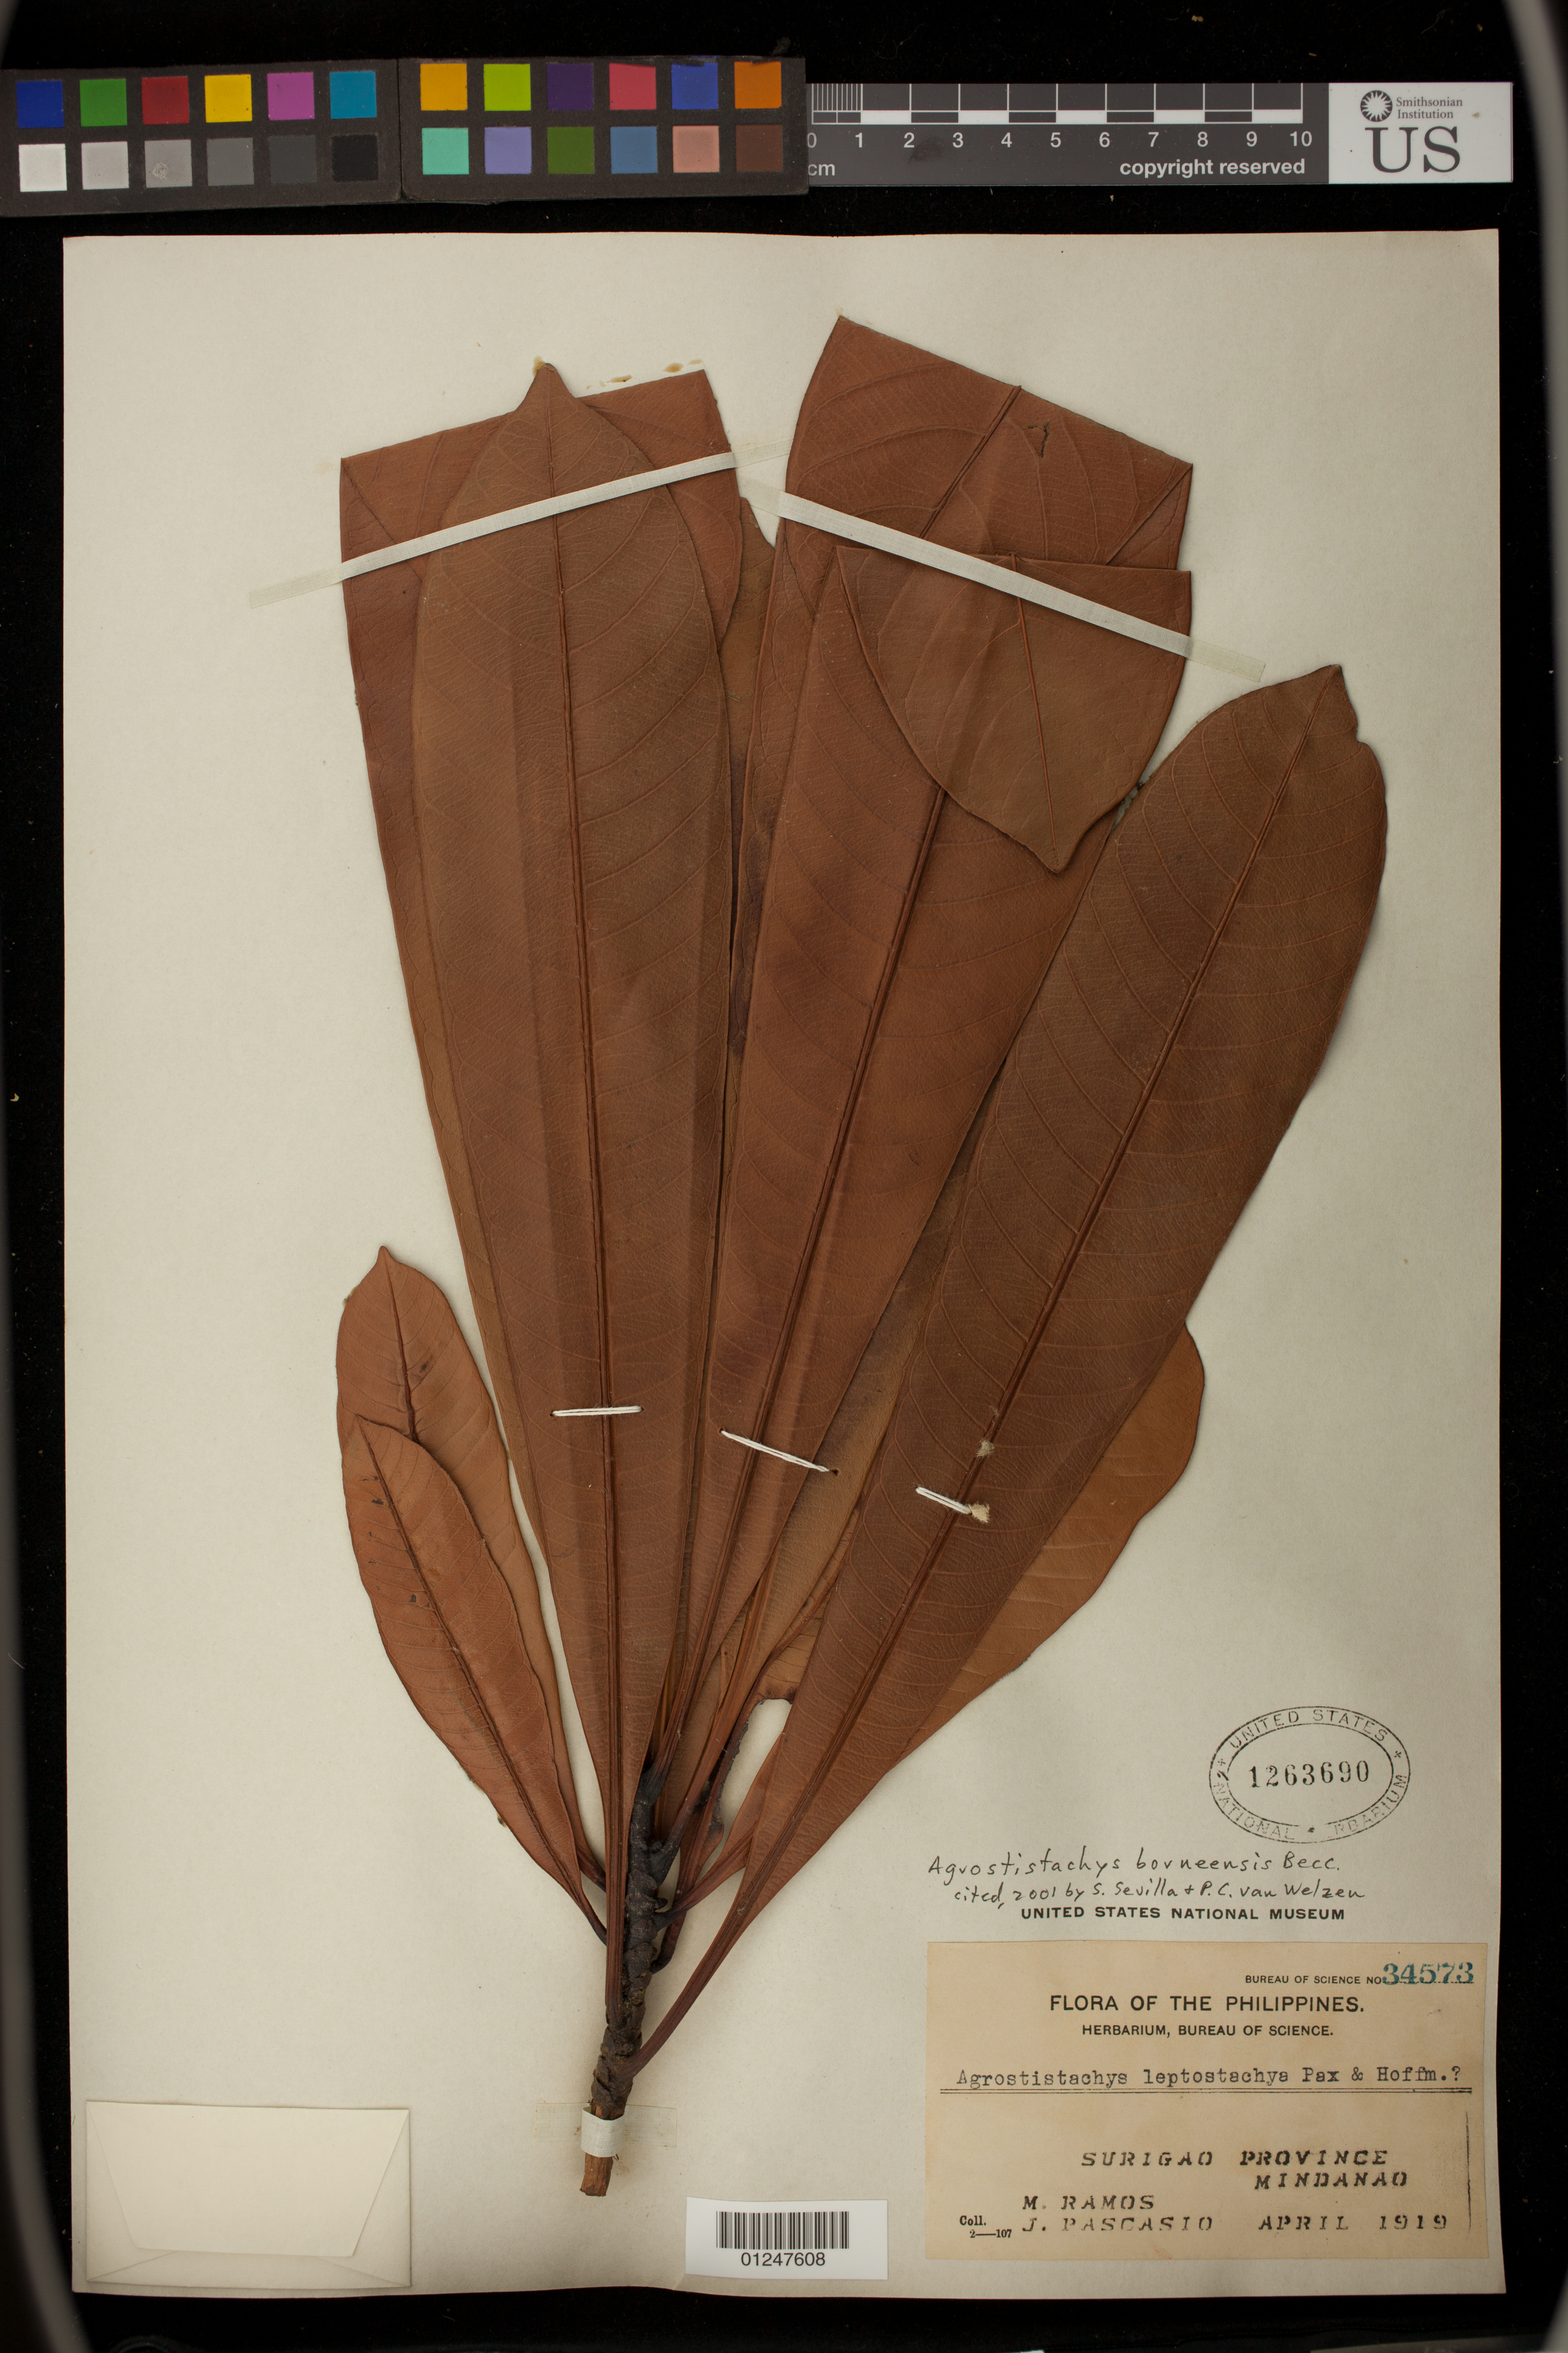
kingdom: Plantae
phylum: Tracheophyta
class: Magnoliopsida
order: Malpighiales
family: Euphorbiaceae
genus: Agrostistachys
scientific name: Agrostistachys borneensis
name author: Becc.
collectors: M. Ramos & J. Pascasio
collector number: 34573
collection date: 1919-04-01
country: Philippines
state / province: Caraga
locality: Surigao Province Mindanao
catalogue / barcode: US 1263690